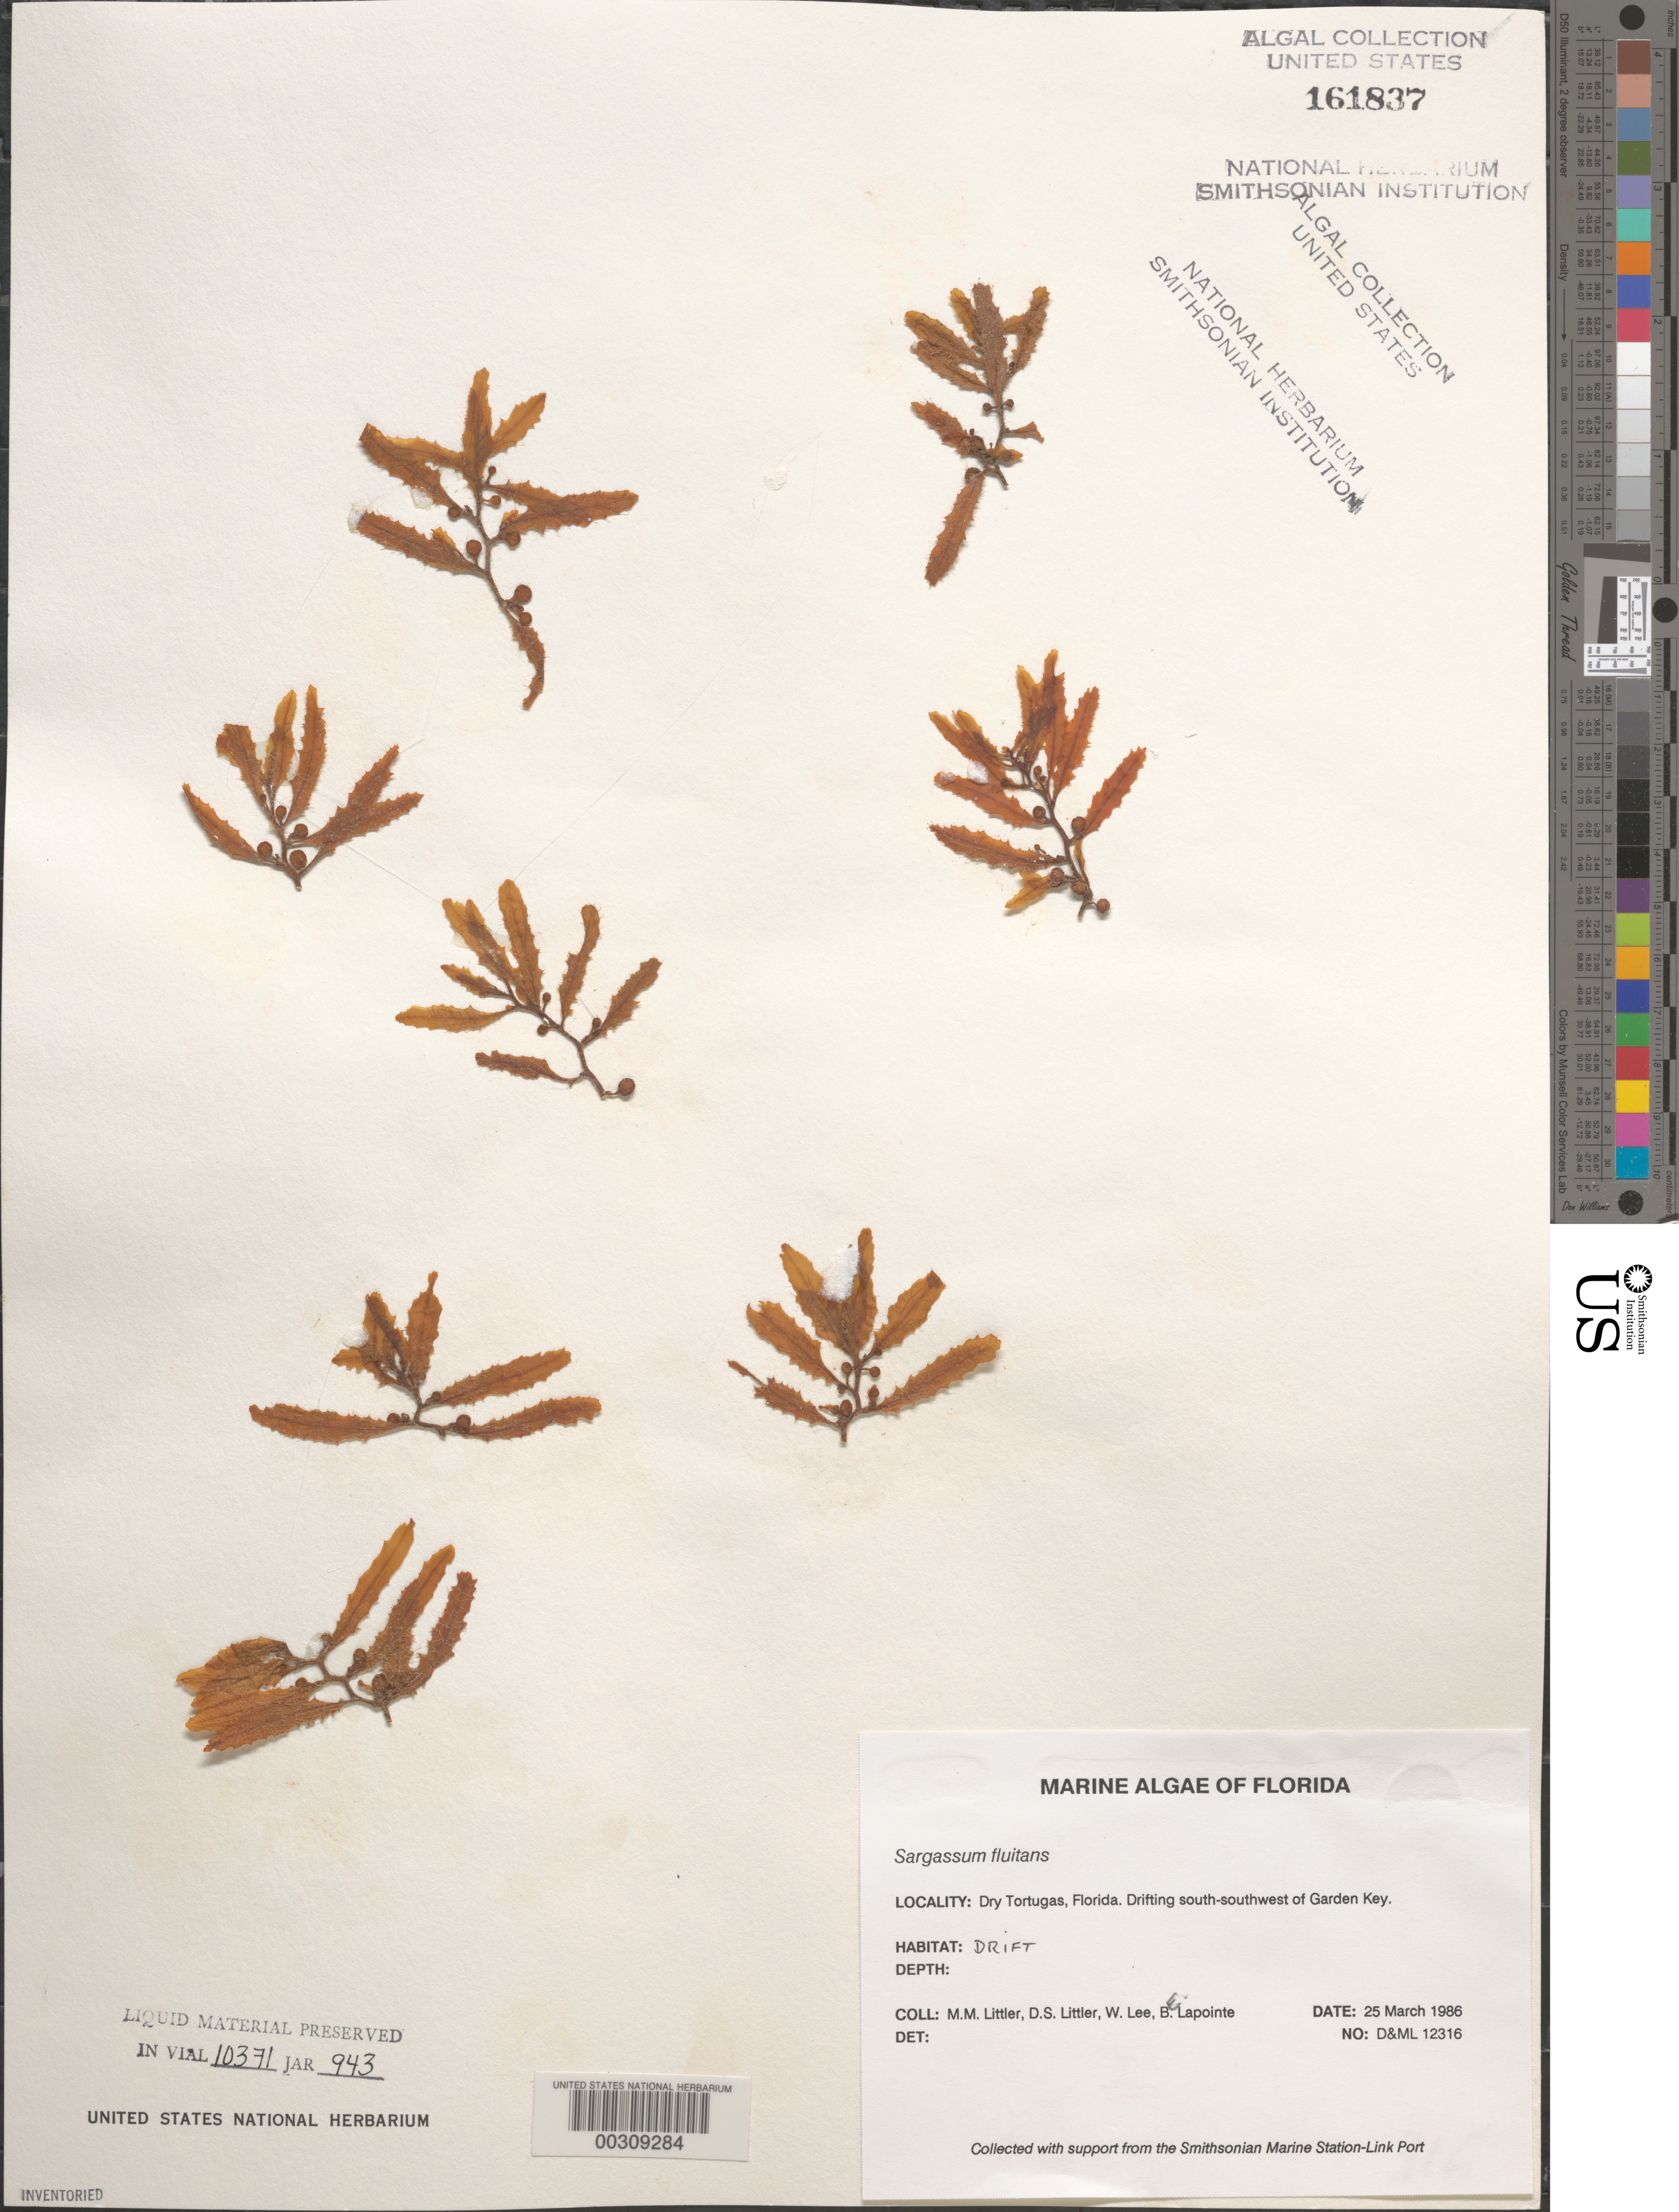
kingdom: Chromista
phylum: Ochrophyta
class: Phaeophyceae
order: Fucales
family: Sargassaceae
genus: Sargassum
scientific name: Sargassum fluitans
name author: (Børgesen) Børgesen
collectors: M. M. Littler, D. S. Littler, W. Lee & B. Lapointe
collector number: D&ML 12316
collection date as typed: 25 Mar 1986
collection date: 1986-03-25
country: United States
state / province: Florida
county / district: Monroe County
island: Dry Tortugas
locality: South southwest of Garden Key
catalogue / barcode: US 161837